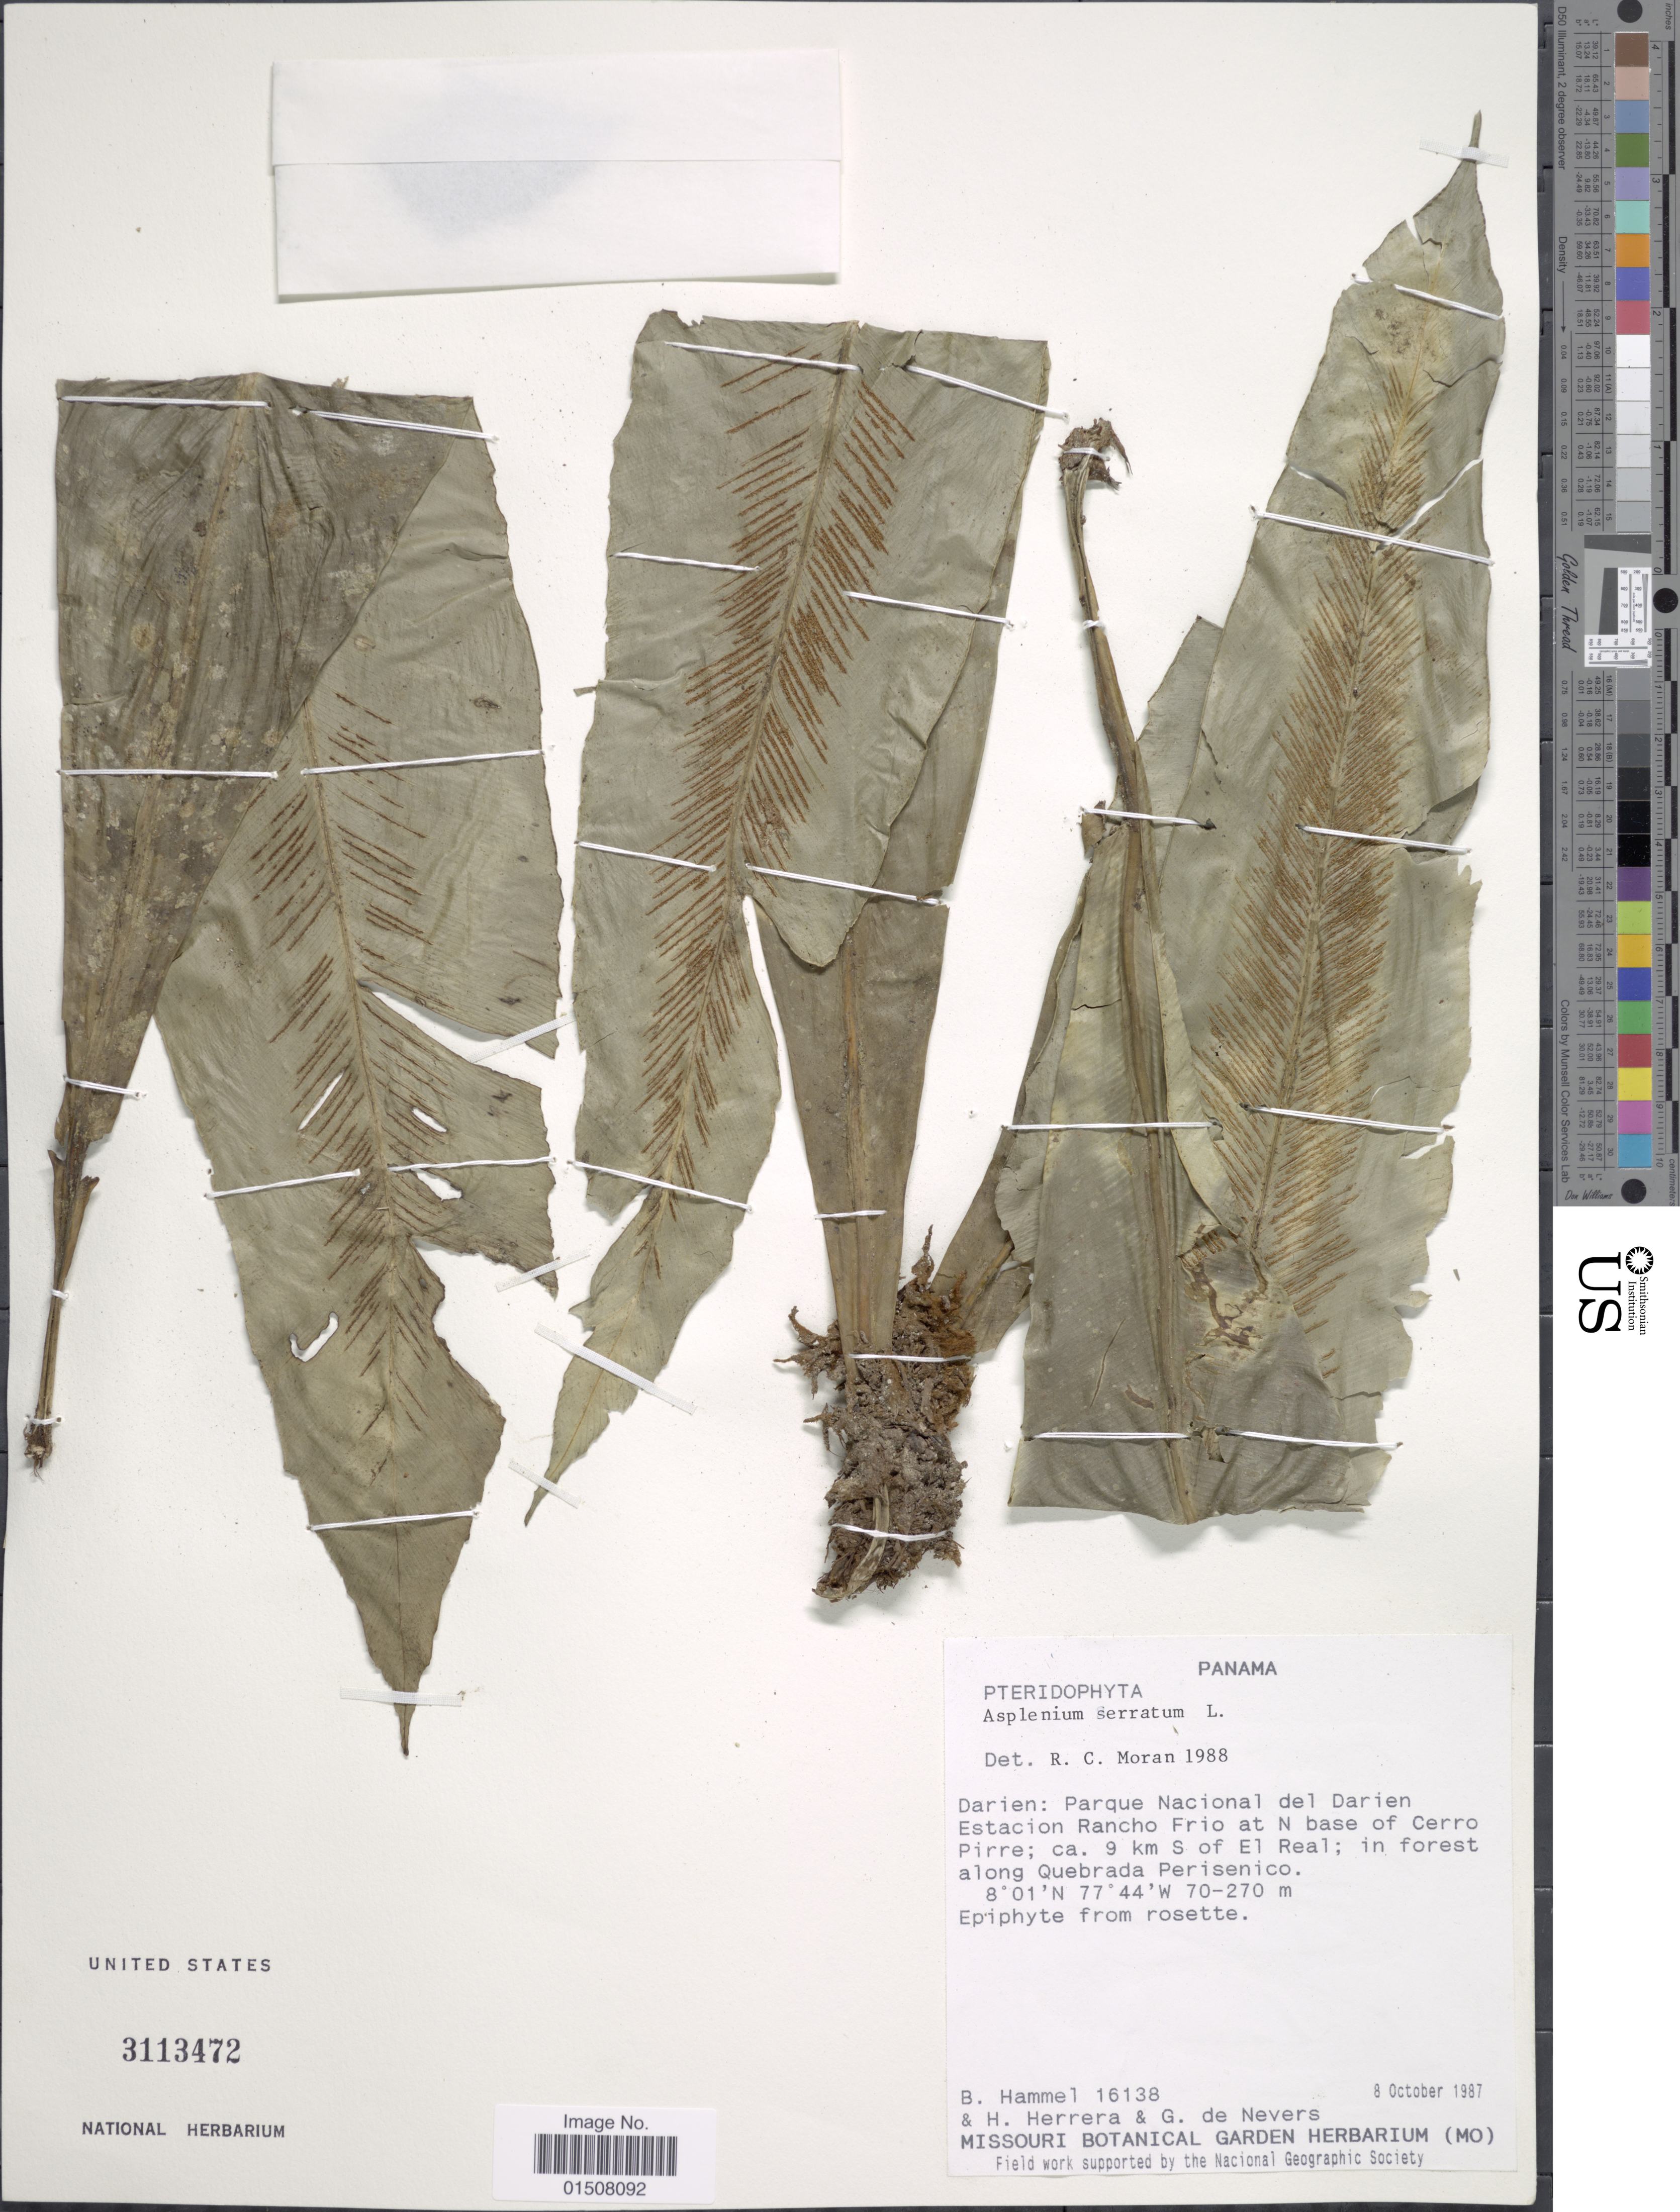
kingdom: Plantae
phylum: Tracheophyta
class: Polypodiopsida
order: Polypodiales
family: Aspleniaceae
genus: Asplenium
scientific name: Asplenium serratum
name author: L.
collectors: B. Hammel, H. Herrera & G. C. de Nevers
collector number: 16138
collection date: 1987-10-08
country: Panama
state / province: Darién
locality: Parque Nacional del Darien Estacion Rancho Frio at N base of Cerro Pirre; ca. 9 km S of El Real: in forest along Quebrada Perisenico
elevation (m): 70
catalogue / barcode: US 3113472